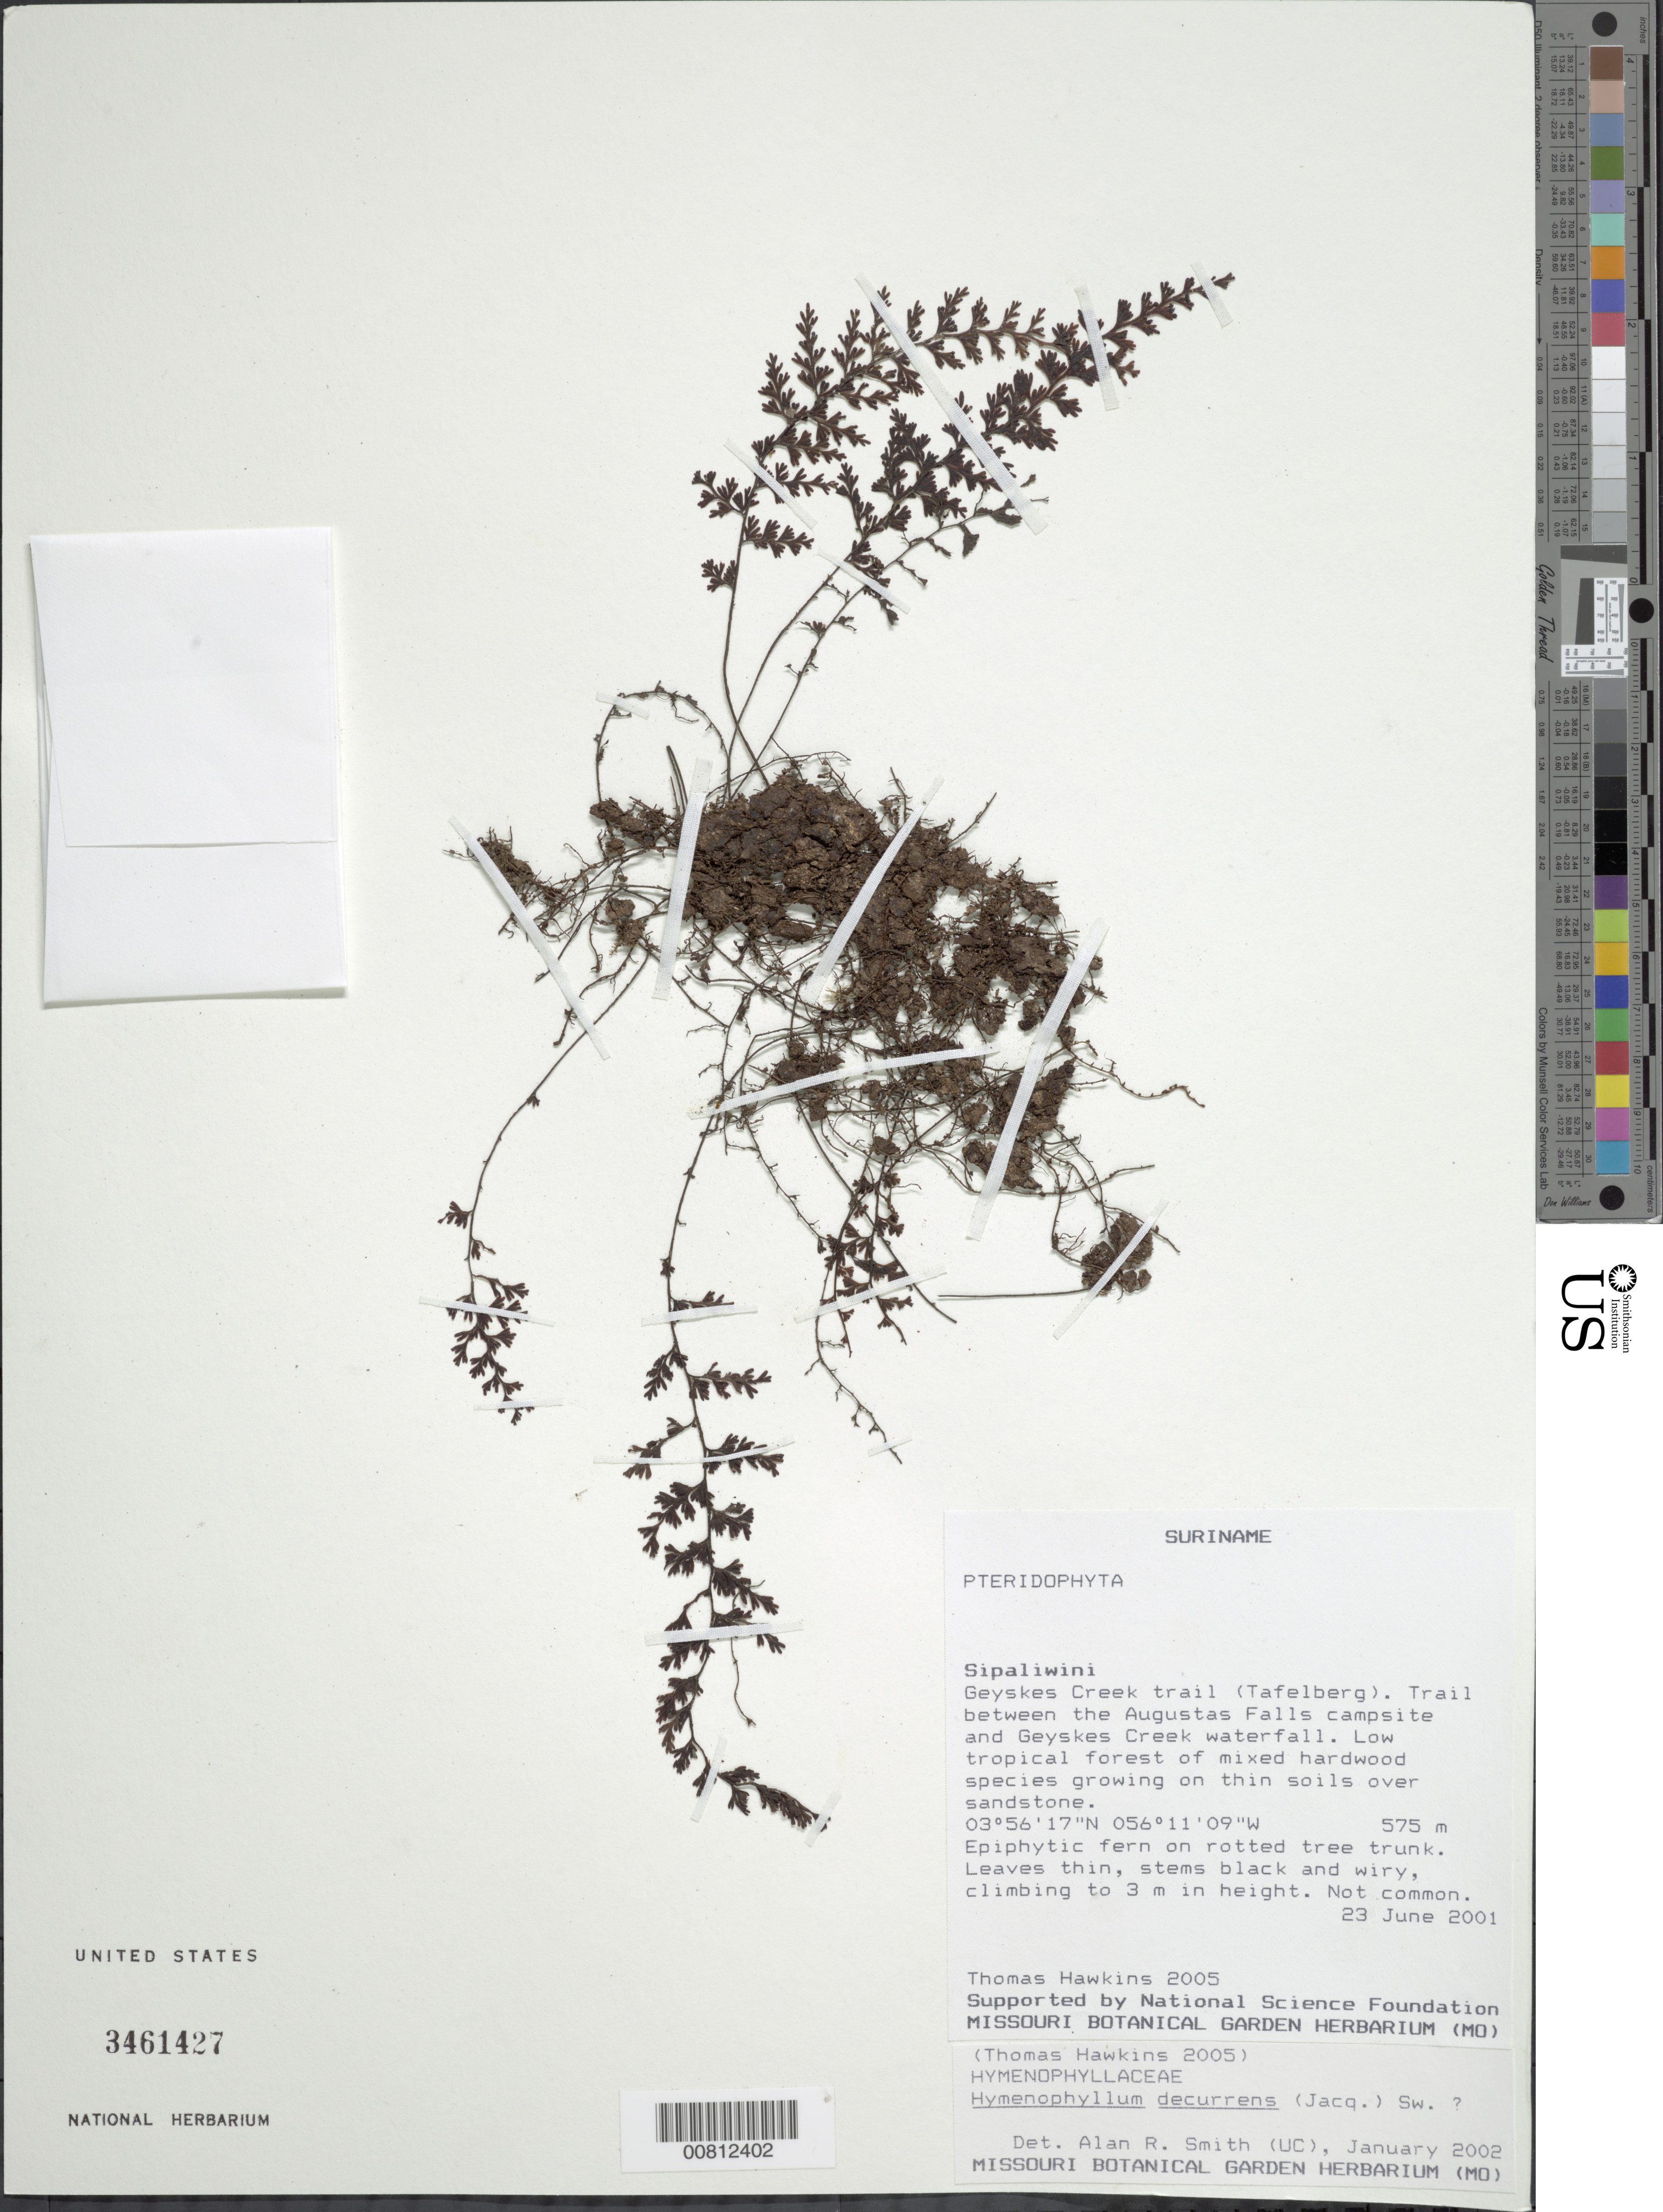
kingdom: Plantae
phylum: Tracheophyta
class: Polypodiopsida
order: Hymenophyllales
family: Hymenophyllaceae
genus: Hymenophyllum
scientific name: Hymenophyllum decurrens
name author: (Jacq.) Sw.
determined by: Smith, Alan R., (UC)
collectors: T. Hawkins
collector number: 2005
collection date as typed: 23-Jun-01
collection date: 2001-06-23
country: Suriname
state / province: Sipaliwini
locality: Tafelberg (Table Mountain), Gekyskes Creek trail, trail between the Augustus Falls campsidte and the Geyskes Creek waterfall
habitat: Low tropical forest of mixed hardwood species growing on thin soils over sandstone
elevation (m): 575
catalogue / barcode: US 3461427